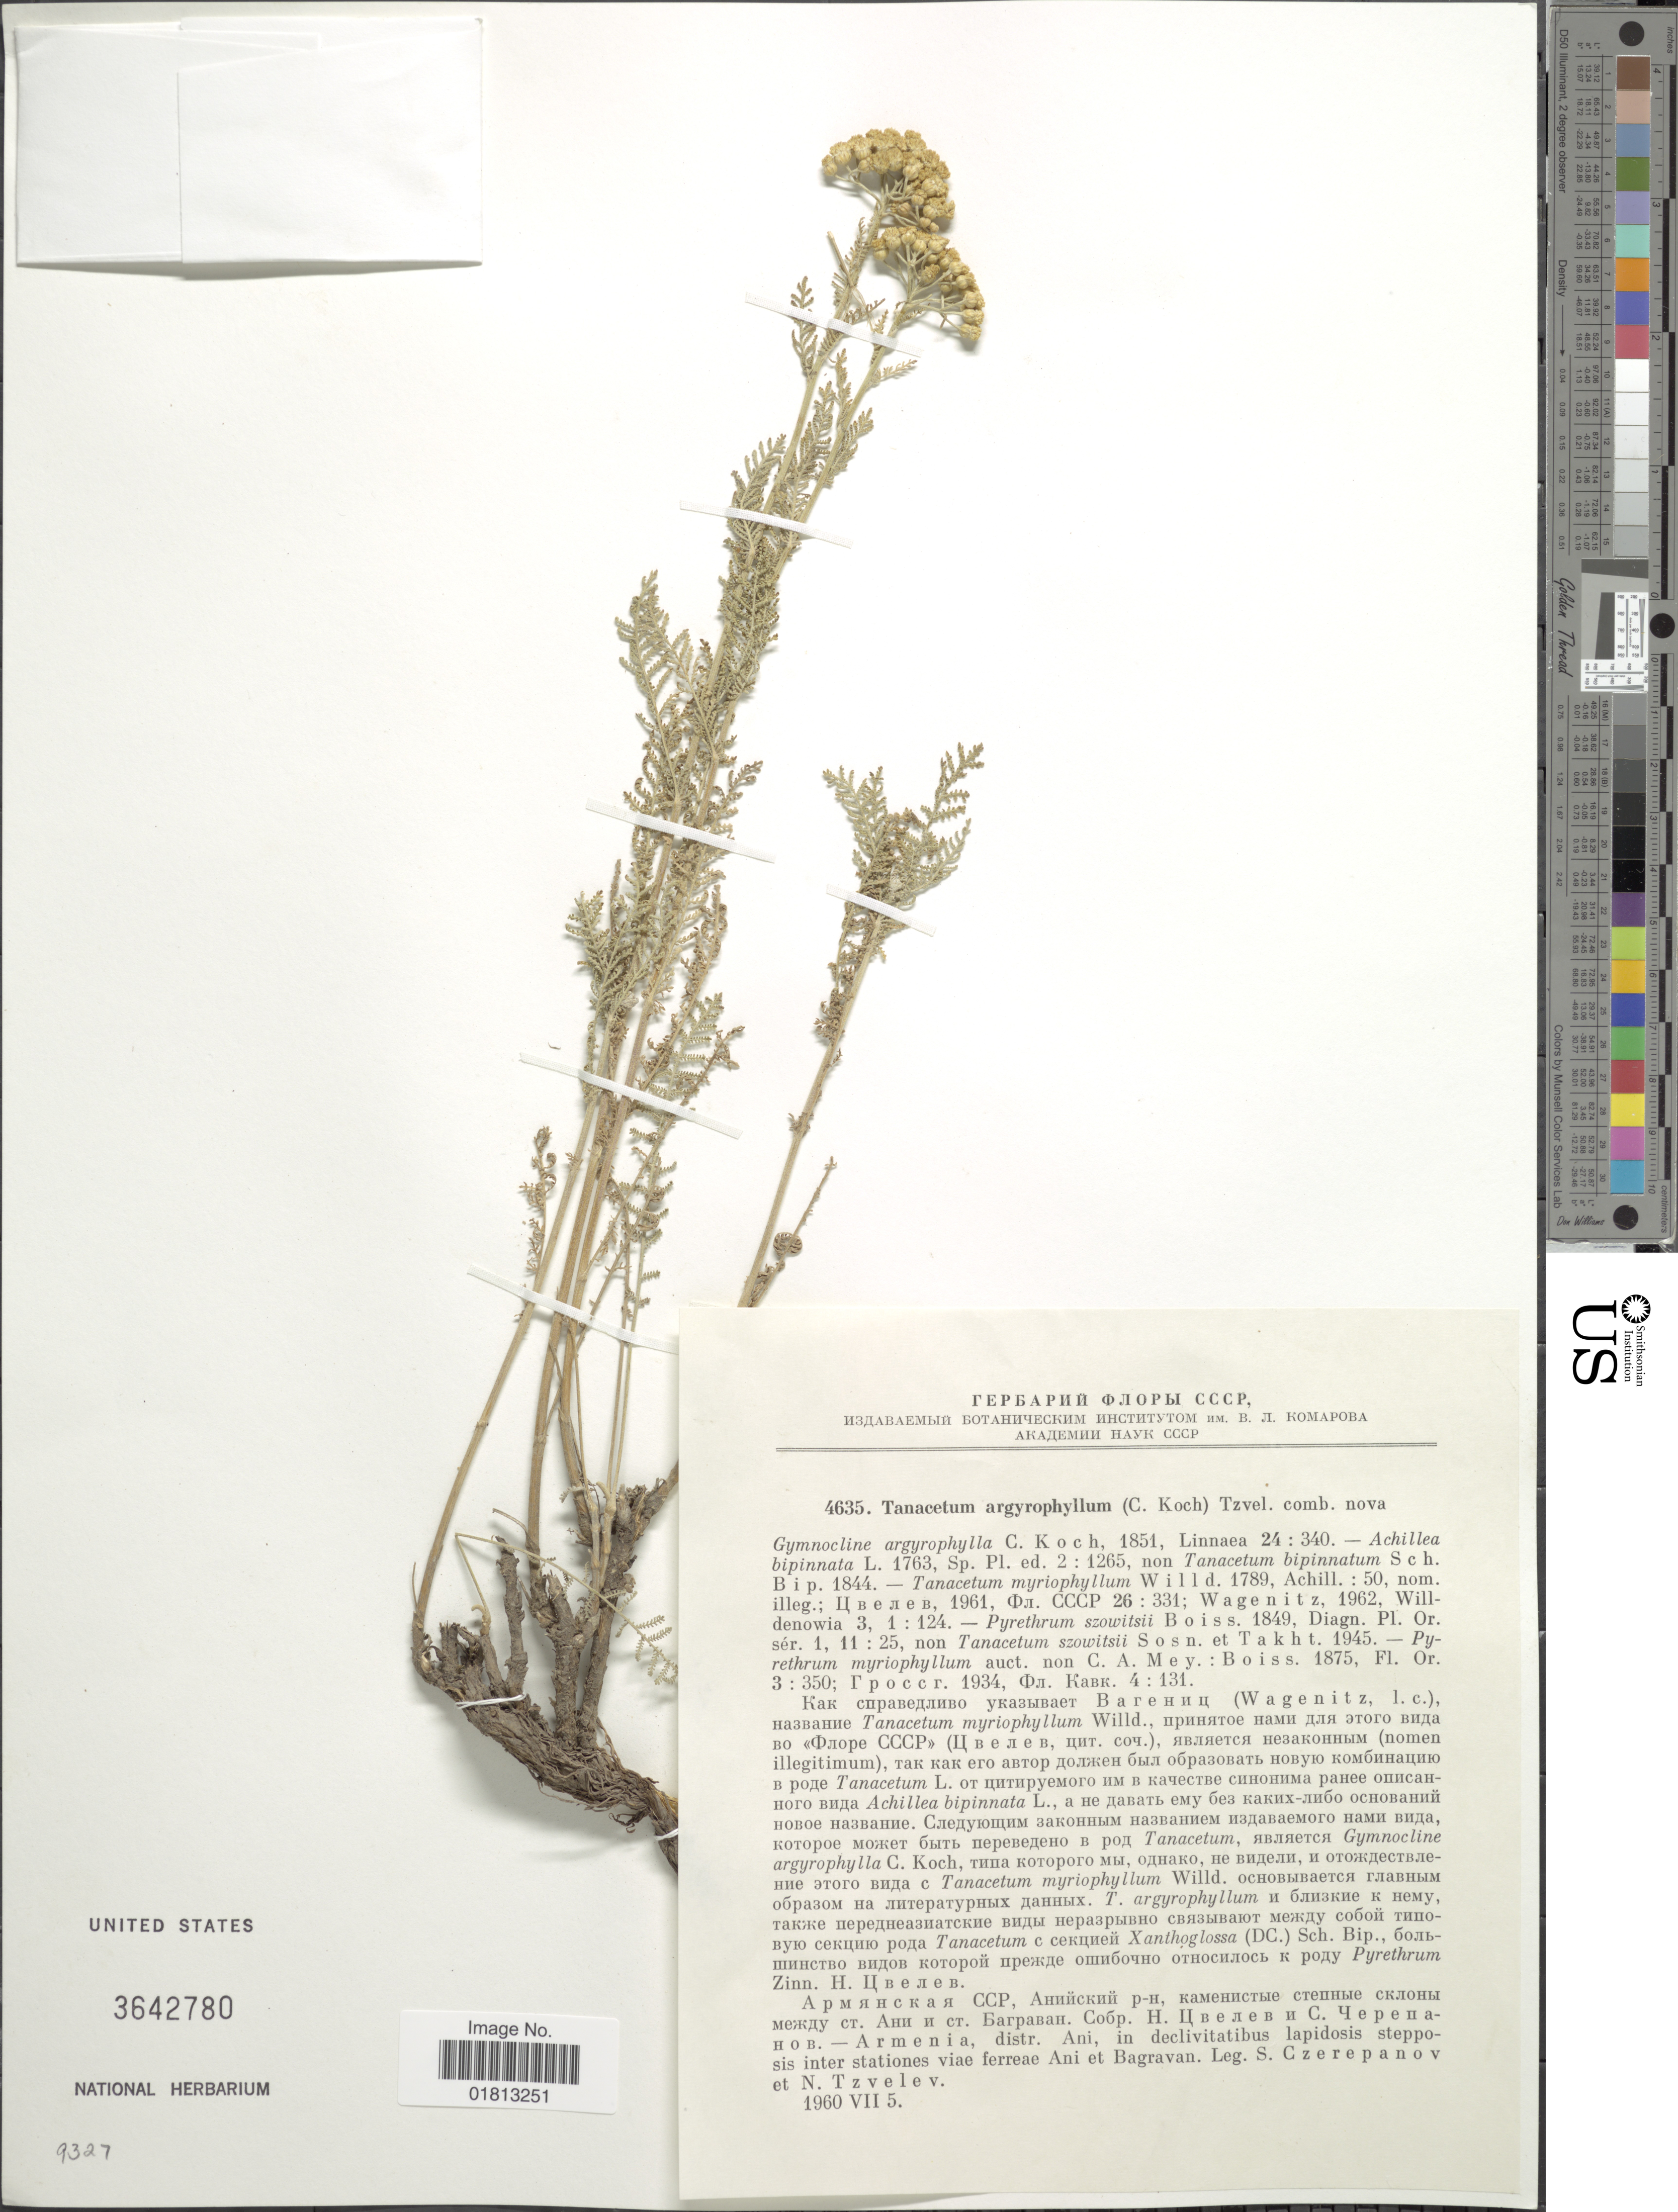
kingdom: Plantae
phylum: Tracheophyta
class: Magnoliopsida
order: Asterales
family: Asteraceae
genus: Tanacetum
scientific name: Tanacetum argyrophyllum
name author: (C. Koch) Tzvelev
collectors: S. Czerepanov & N. N. Tzvelev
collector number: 4635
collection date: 1960-07-05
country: Armenia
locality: Armenia, distr. Ani, in declivitatibus lapidosis stepposis inter stationes viae ferreae Ani et Bagravan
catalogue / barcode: US 3642780